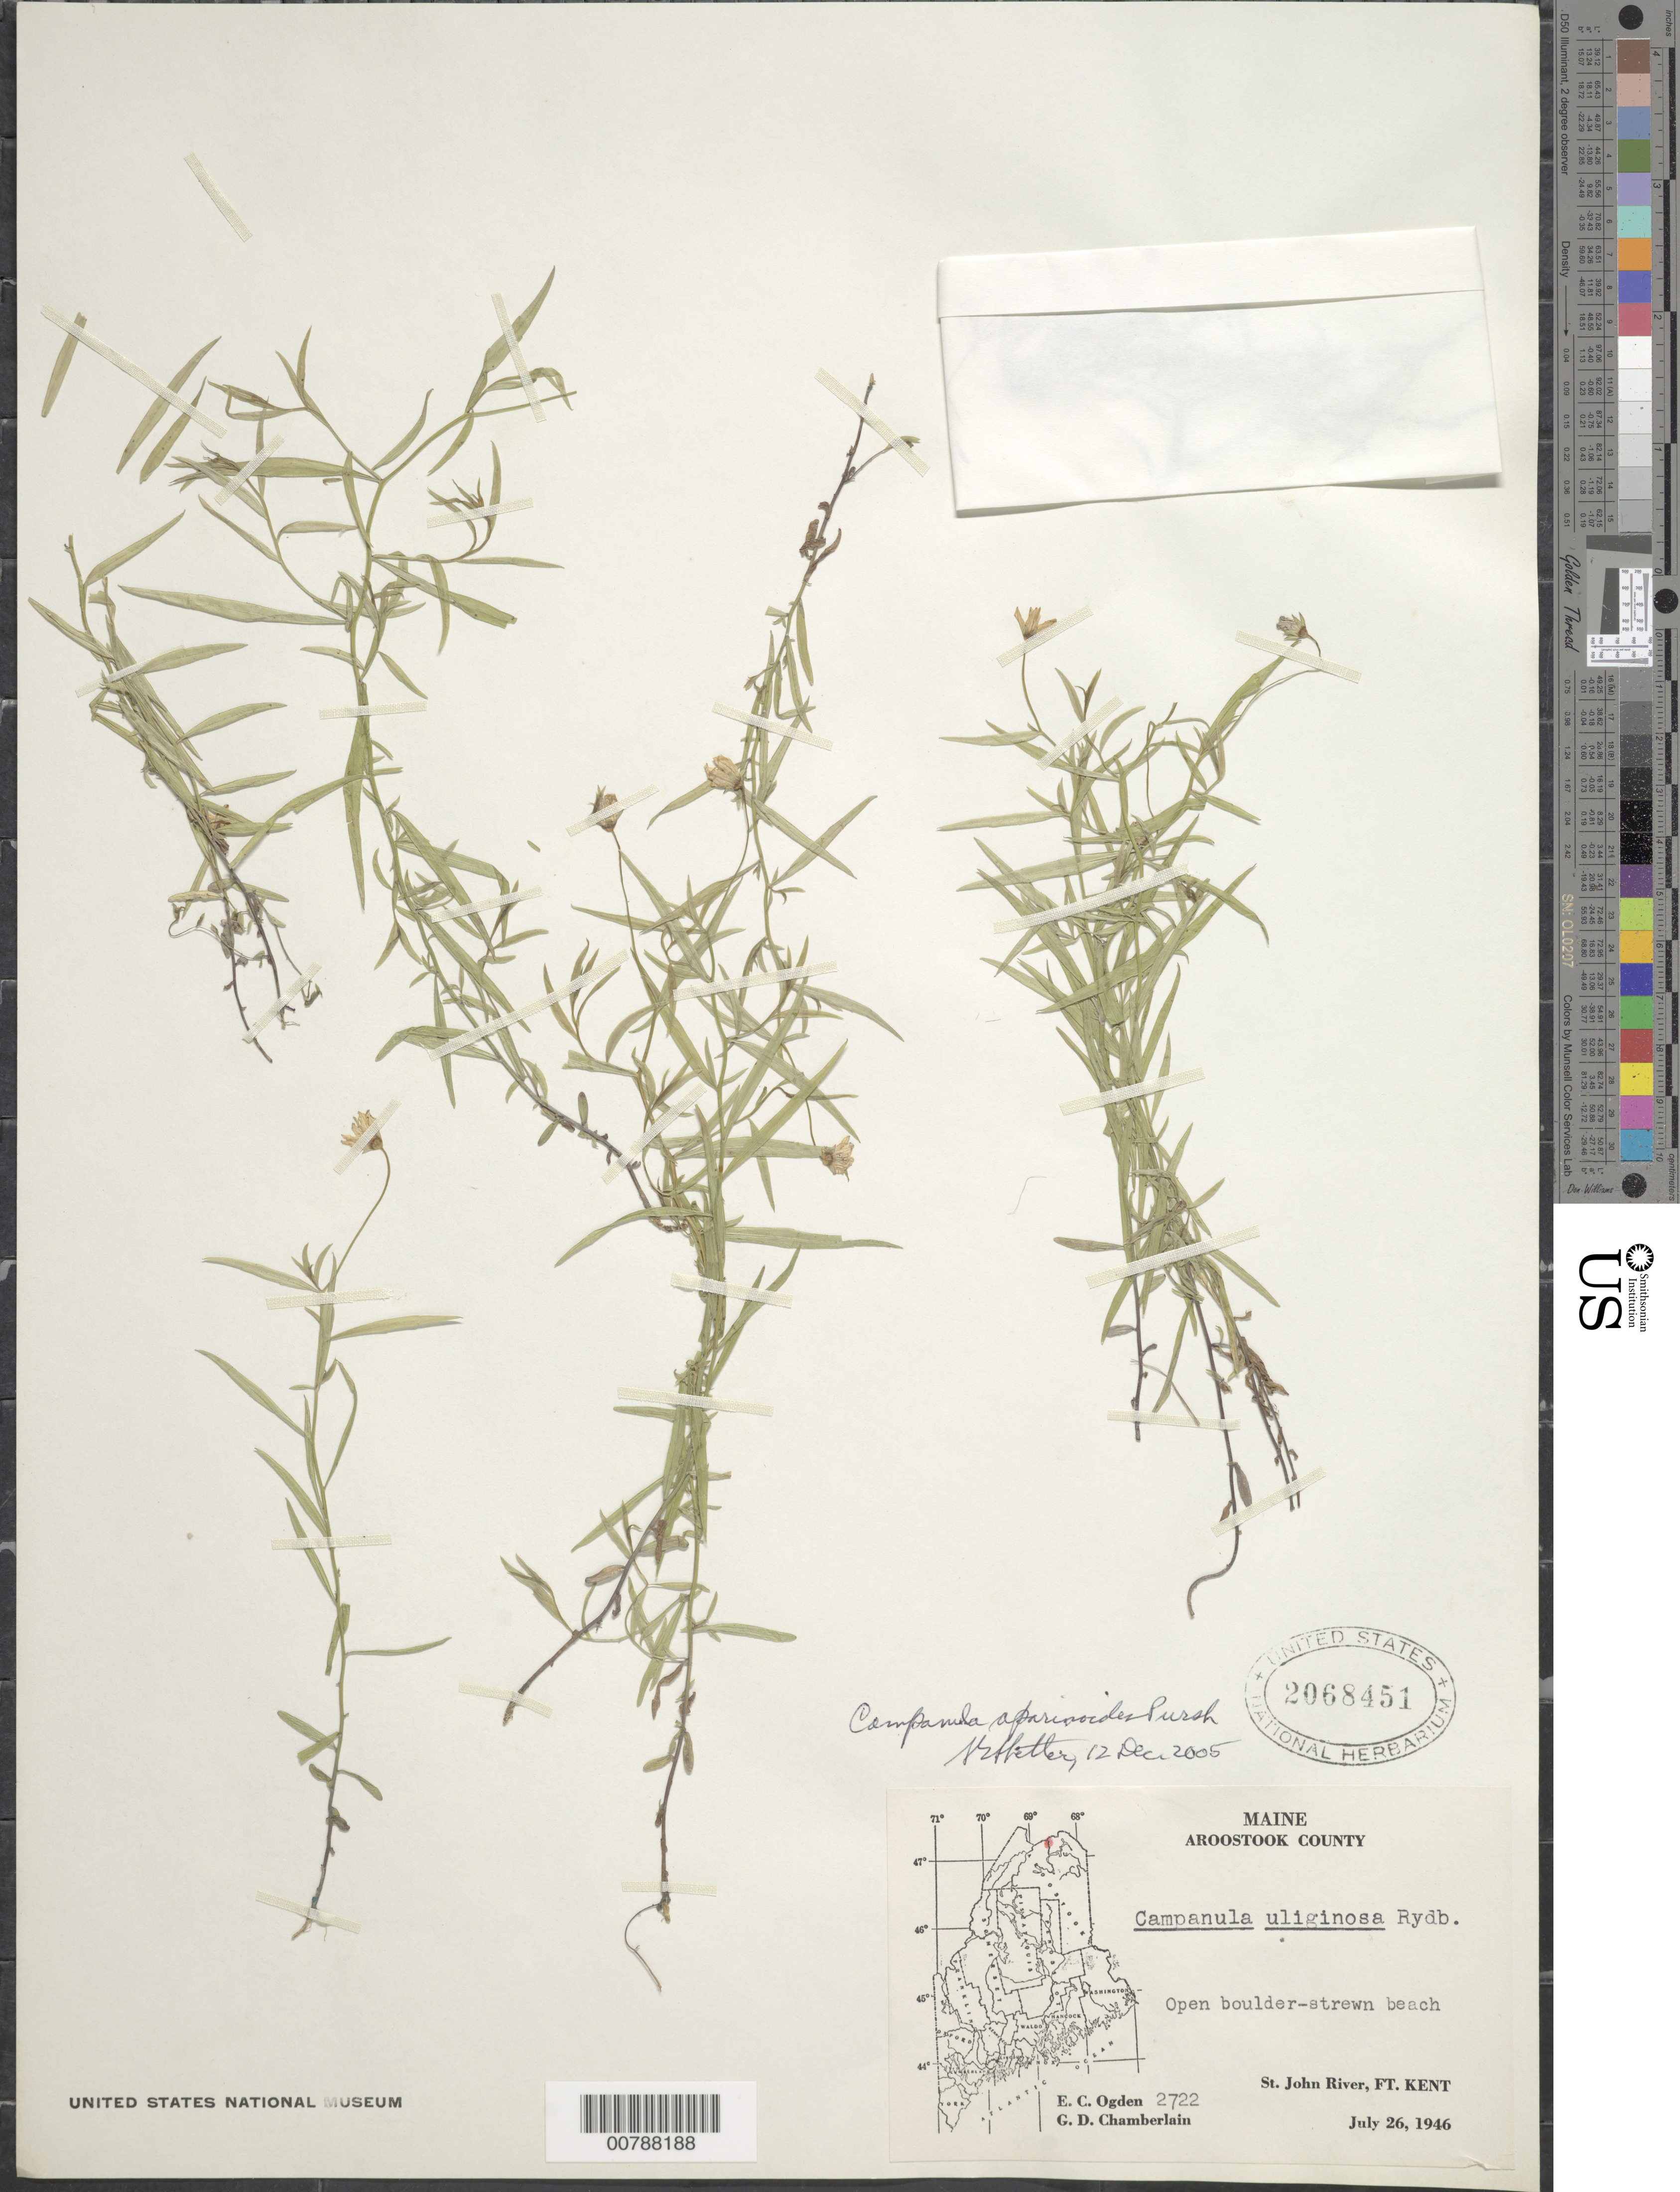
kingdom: Plantae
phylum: Tracheophyta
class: Magnoliopsida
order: Asterales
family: Campanulaceae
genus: Campanula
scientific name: Campanula aparinoides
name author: Pursh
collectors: E. C. Ogden & G. Chamberlain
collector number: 2722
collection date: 1946-07-26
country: United States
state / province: Maine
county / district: Aroostook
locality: St. John River, Ft. Kent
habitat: Ope boulder-strewn beach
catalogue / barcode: US 2068451